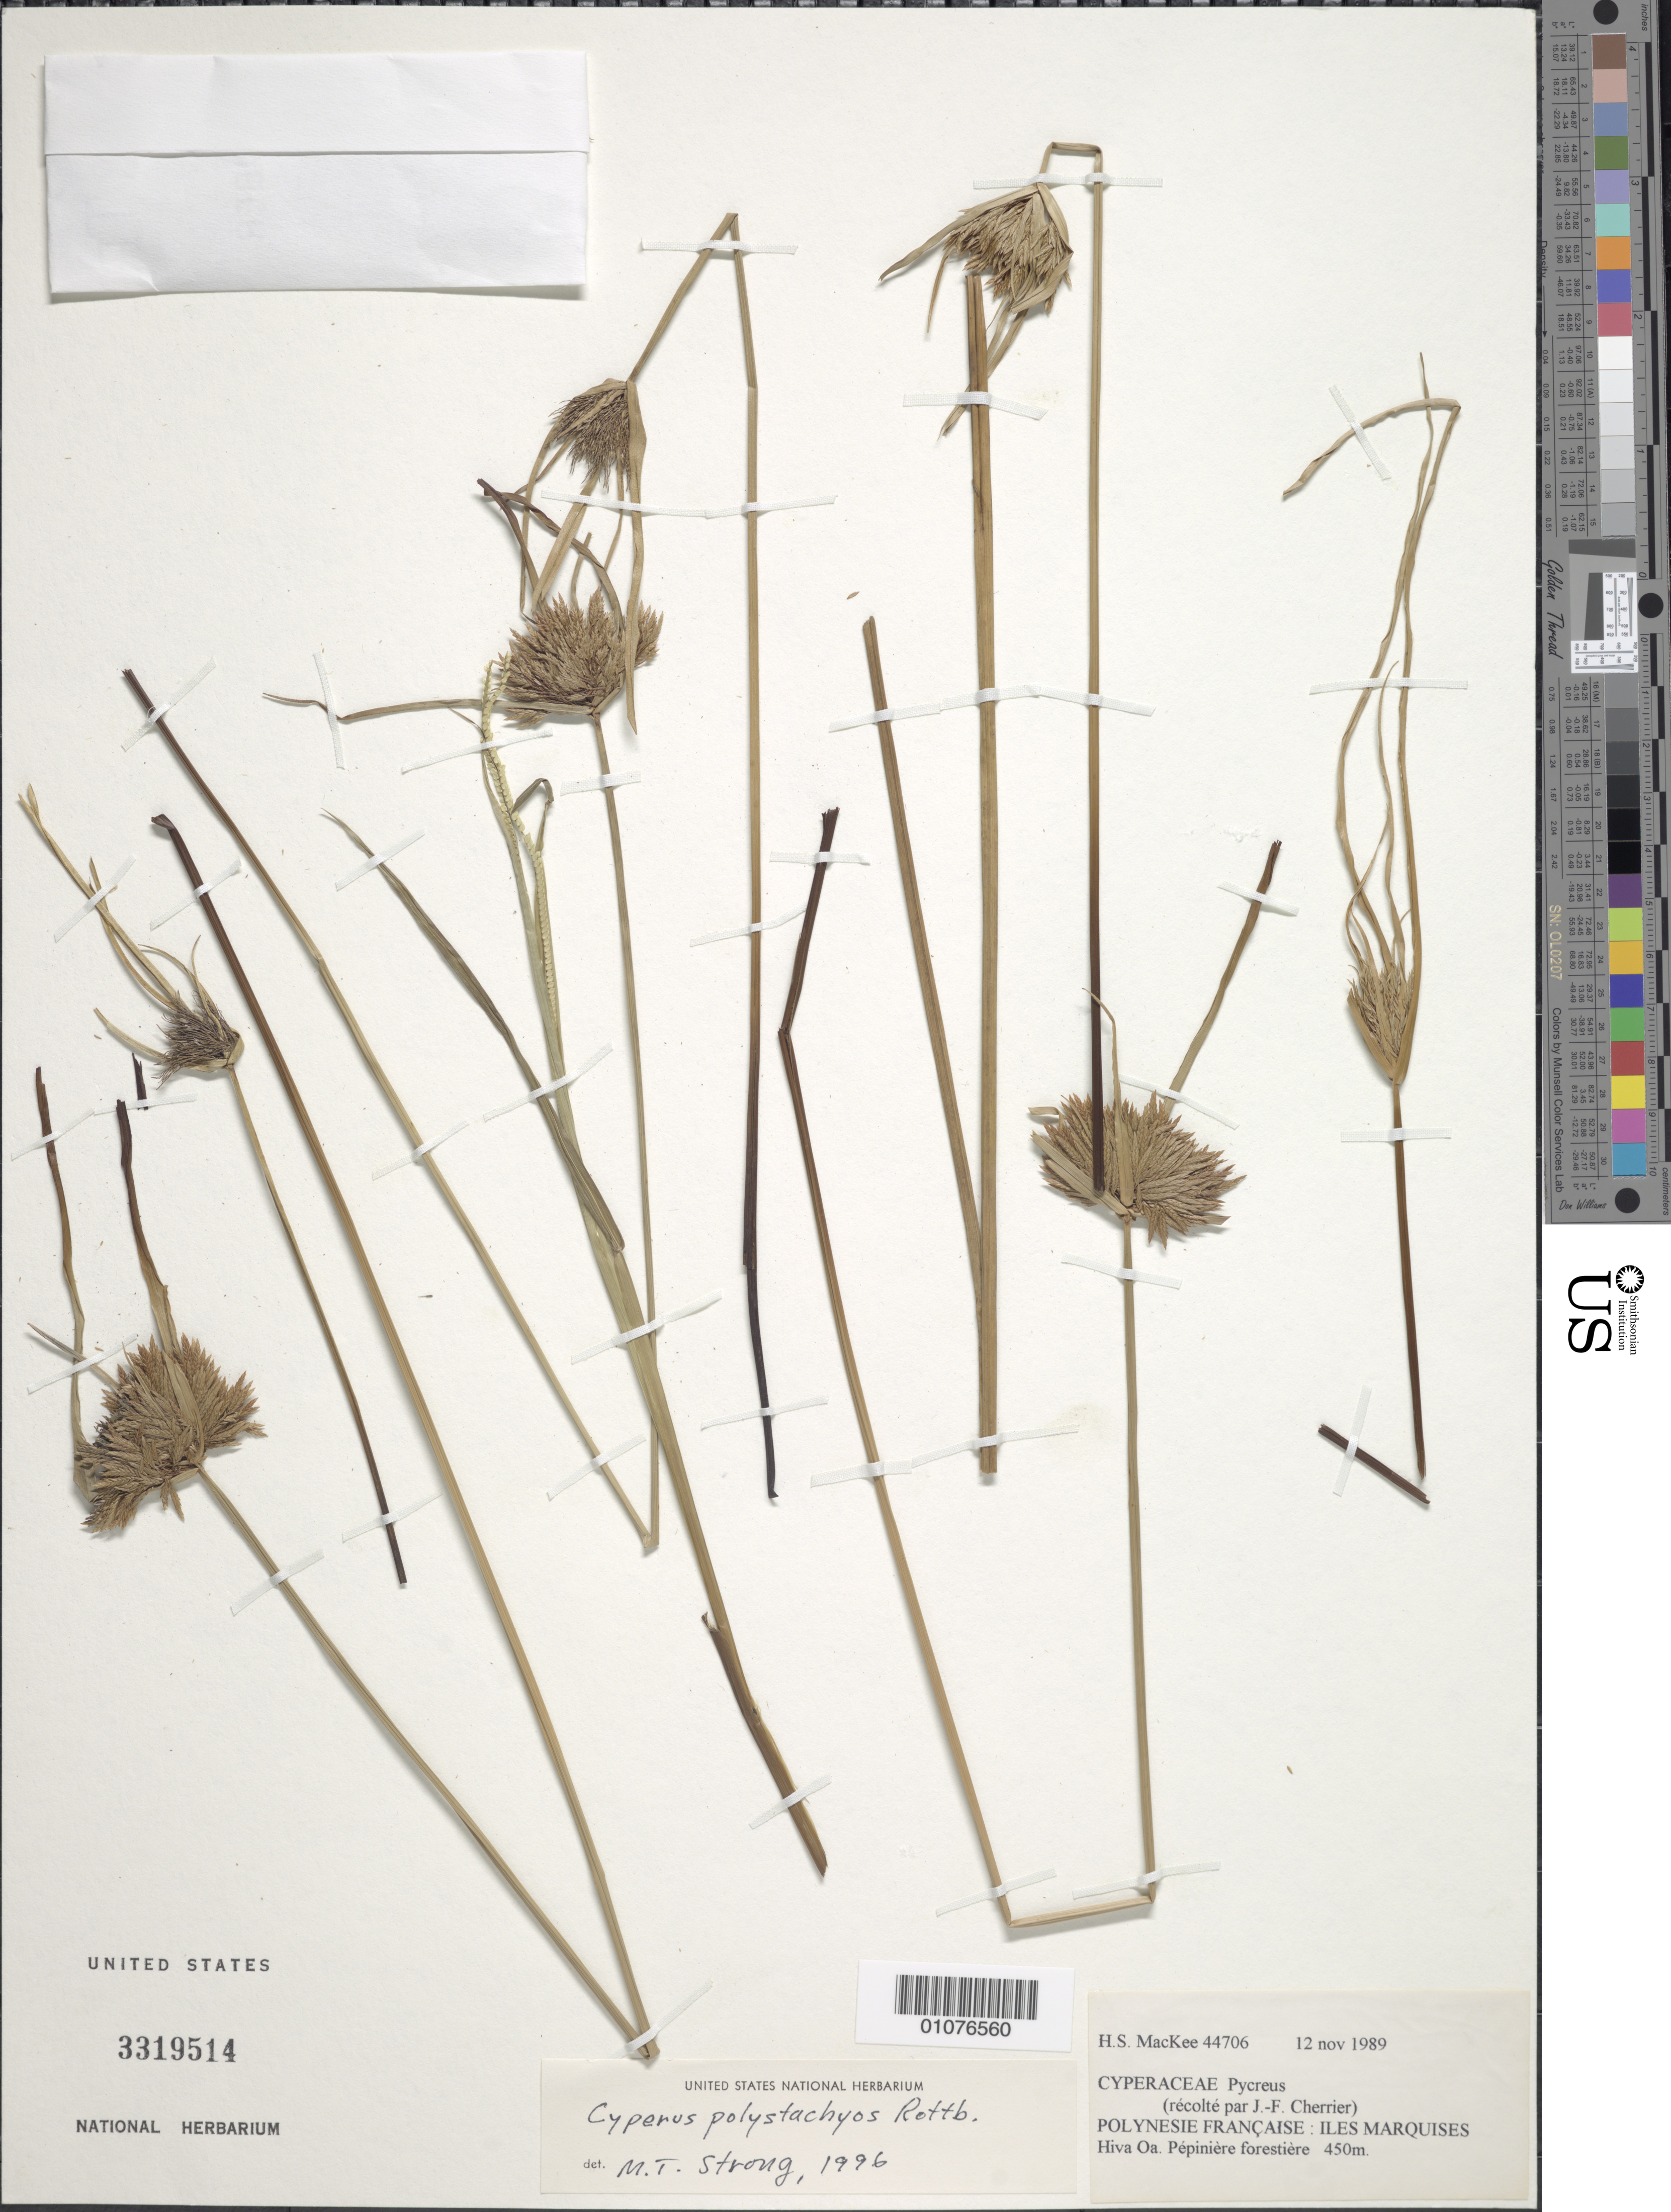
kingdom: Plantae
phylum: Tracheophyta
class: Liliopsida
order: Poales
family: Cyperaceae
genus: Cyperus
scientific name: Cyperus polystachyos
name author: Rottb.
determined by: Strong, M. T., (US), Smithsonian Institution - National Museum of Natural History (UNITED STATES)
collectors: H. S. MacKee & J. Cherrier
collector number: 44706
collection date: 1989-11-12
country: French Polynesia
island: Hiva Oa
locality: Pepiniere forestiere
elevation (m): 450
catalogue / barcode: US 3319514